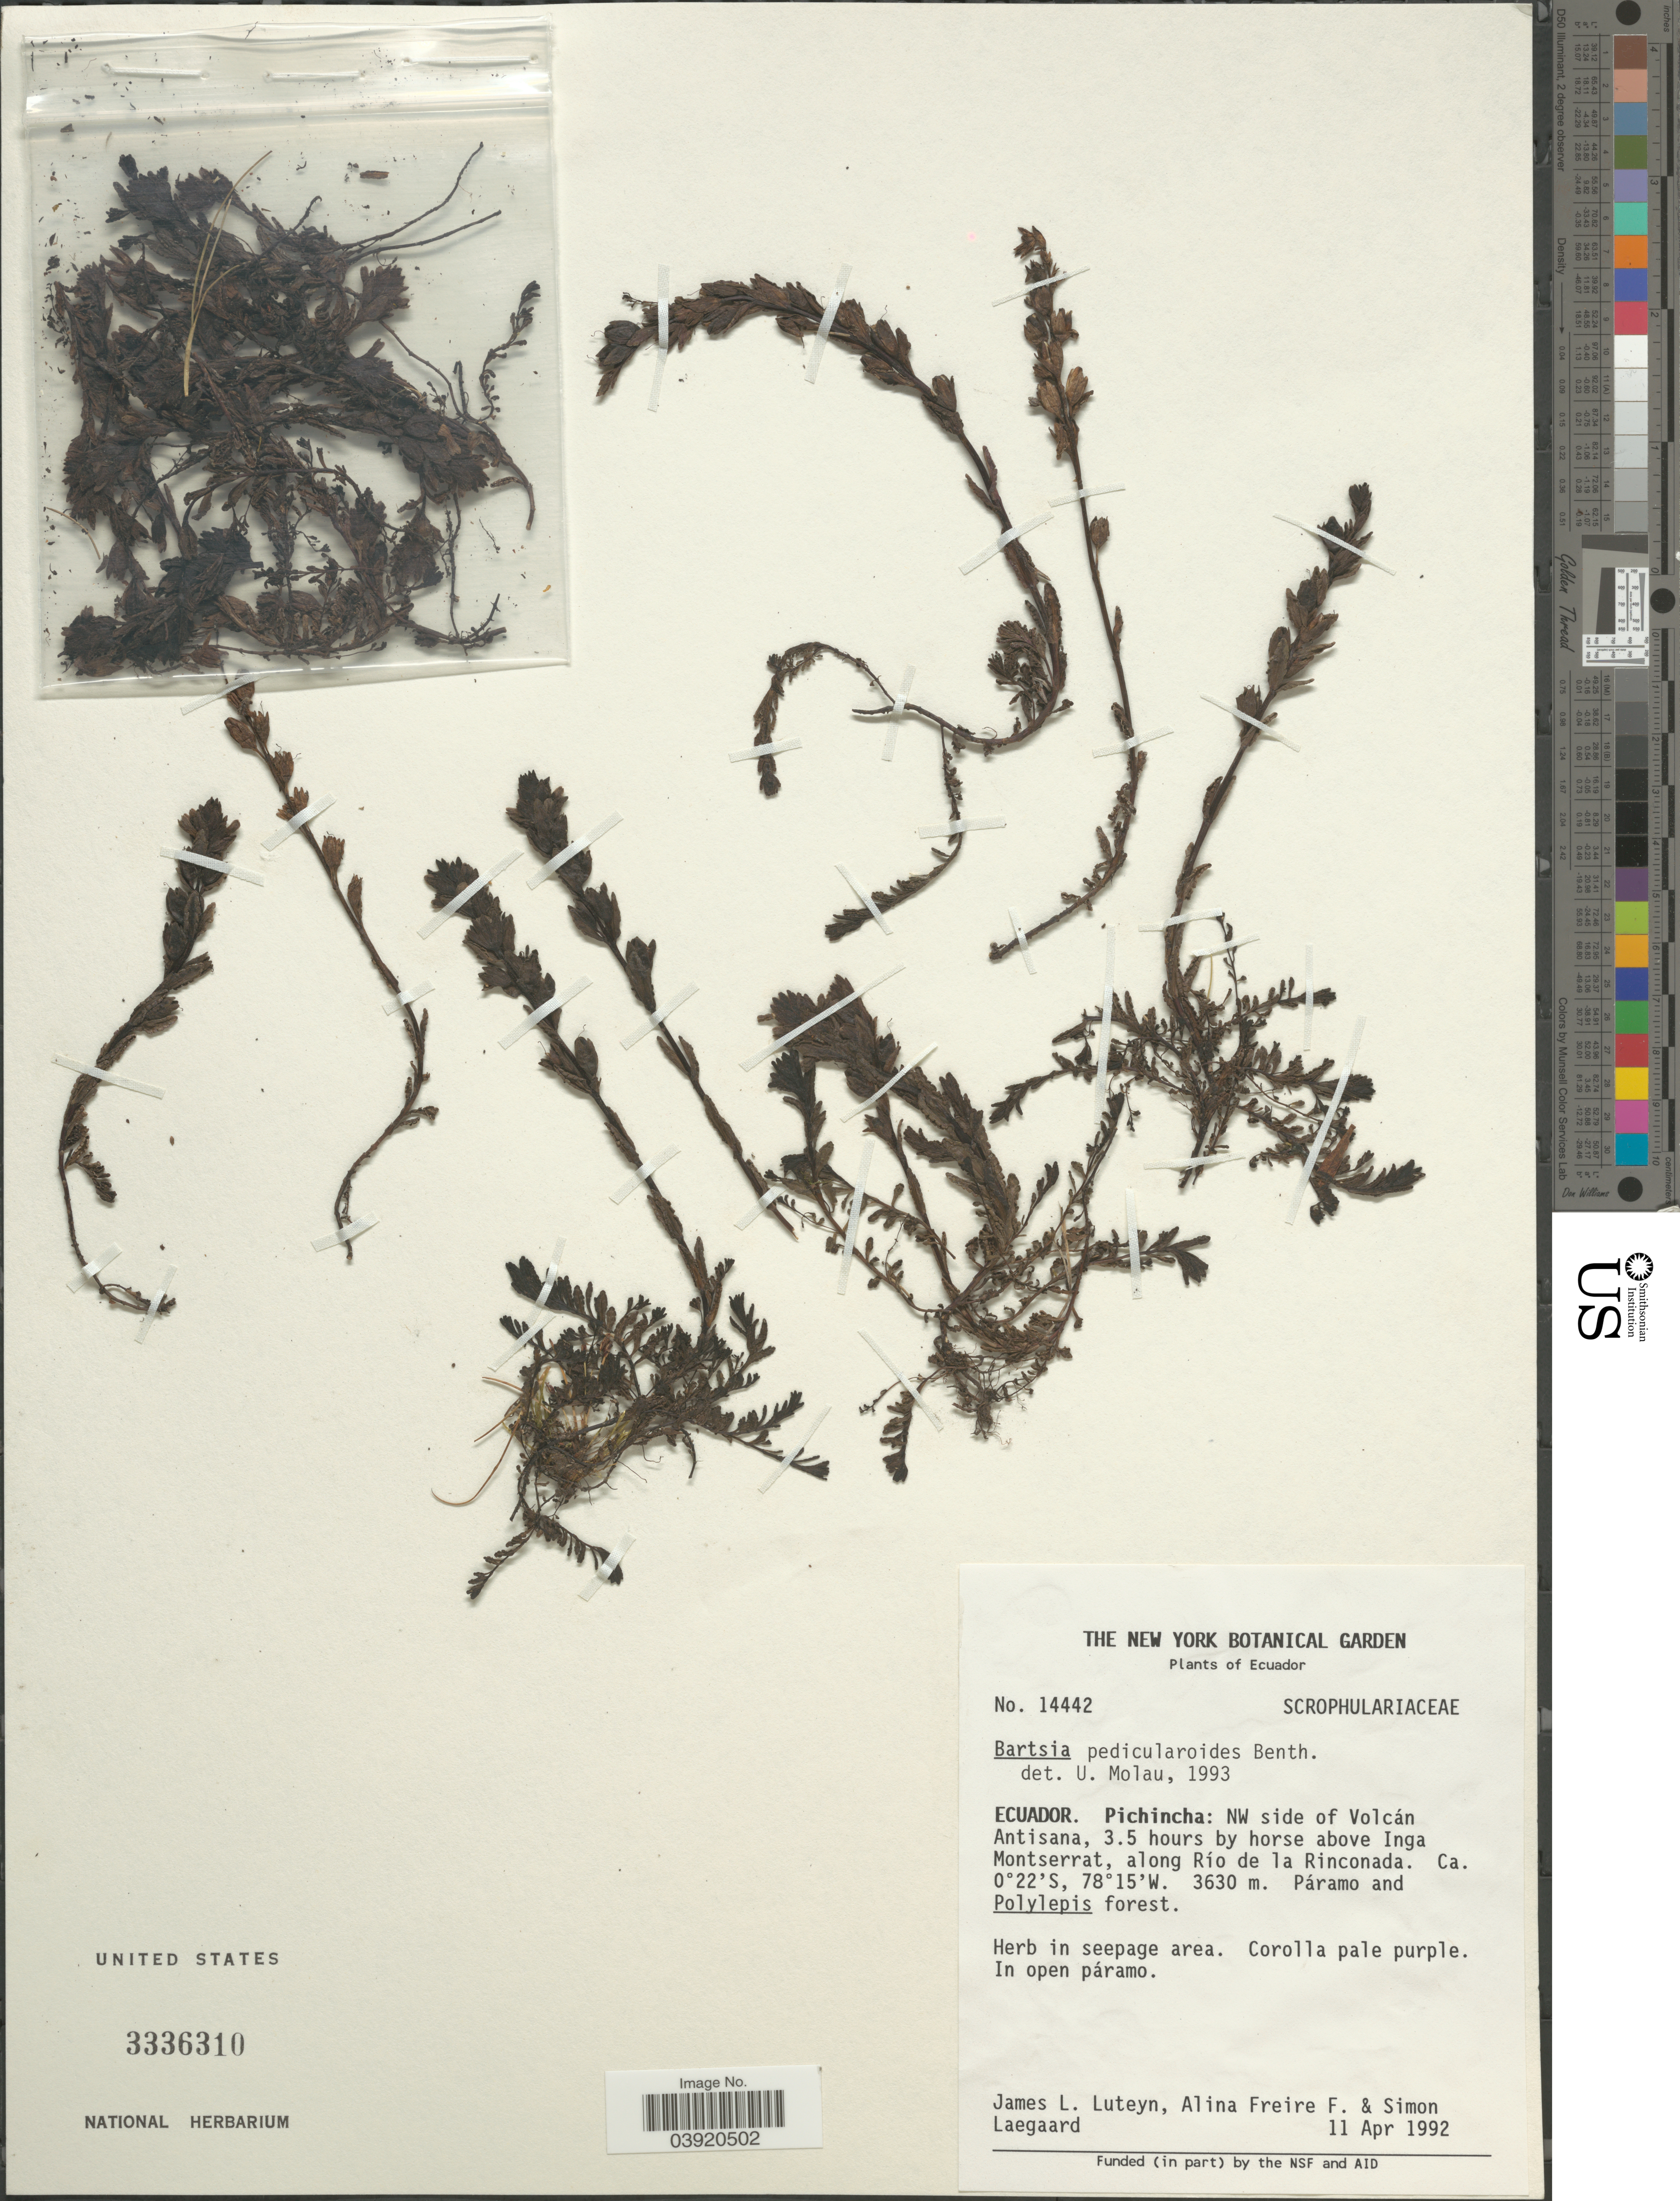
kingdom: Plantae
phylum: Tracheophyta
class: Magnoliopsida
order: Lamiales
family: Orobanchaceae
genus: Bartsia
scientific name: Bartsia pedicularoides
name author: Benth.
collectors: J. L. Luteyn, A. Freire-Fierro & S. Lægaard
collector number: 14442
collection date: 1992-04-11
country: Ecuador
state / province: Pichincha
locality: NW side of Volcán Antisana, 3.5 hours by horse above Inga Montserrate, along Río de la Rinconada.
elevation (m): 3630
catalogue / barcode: US 3336310